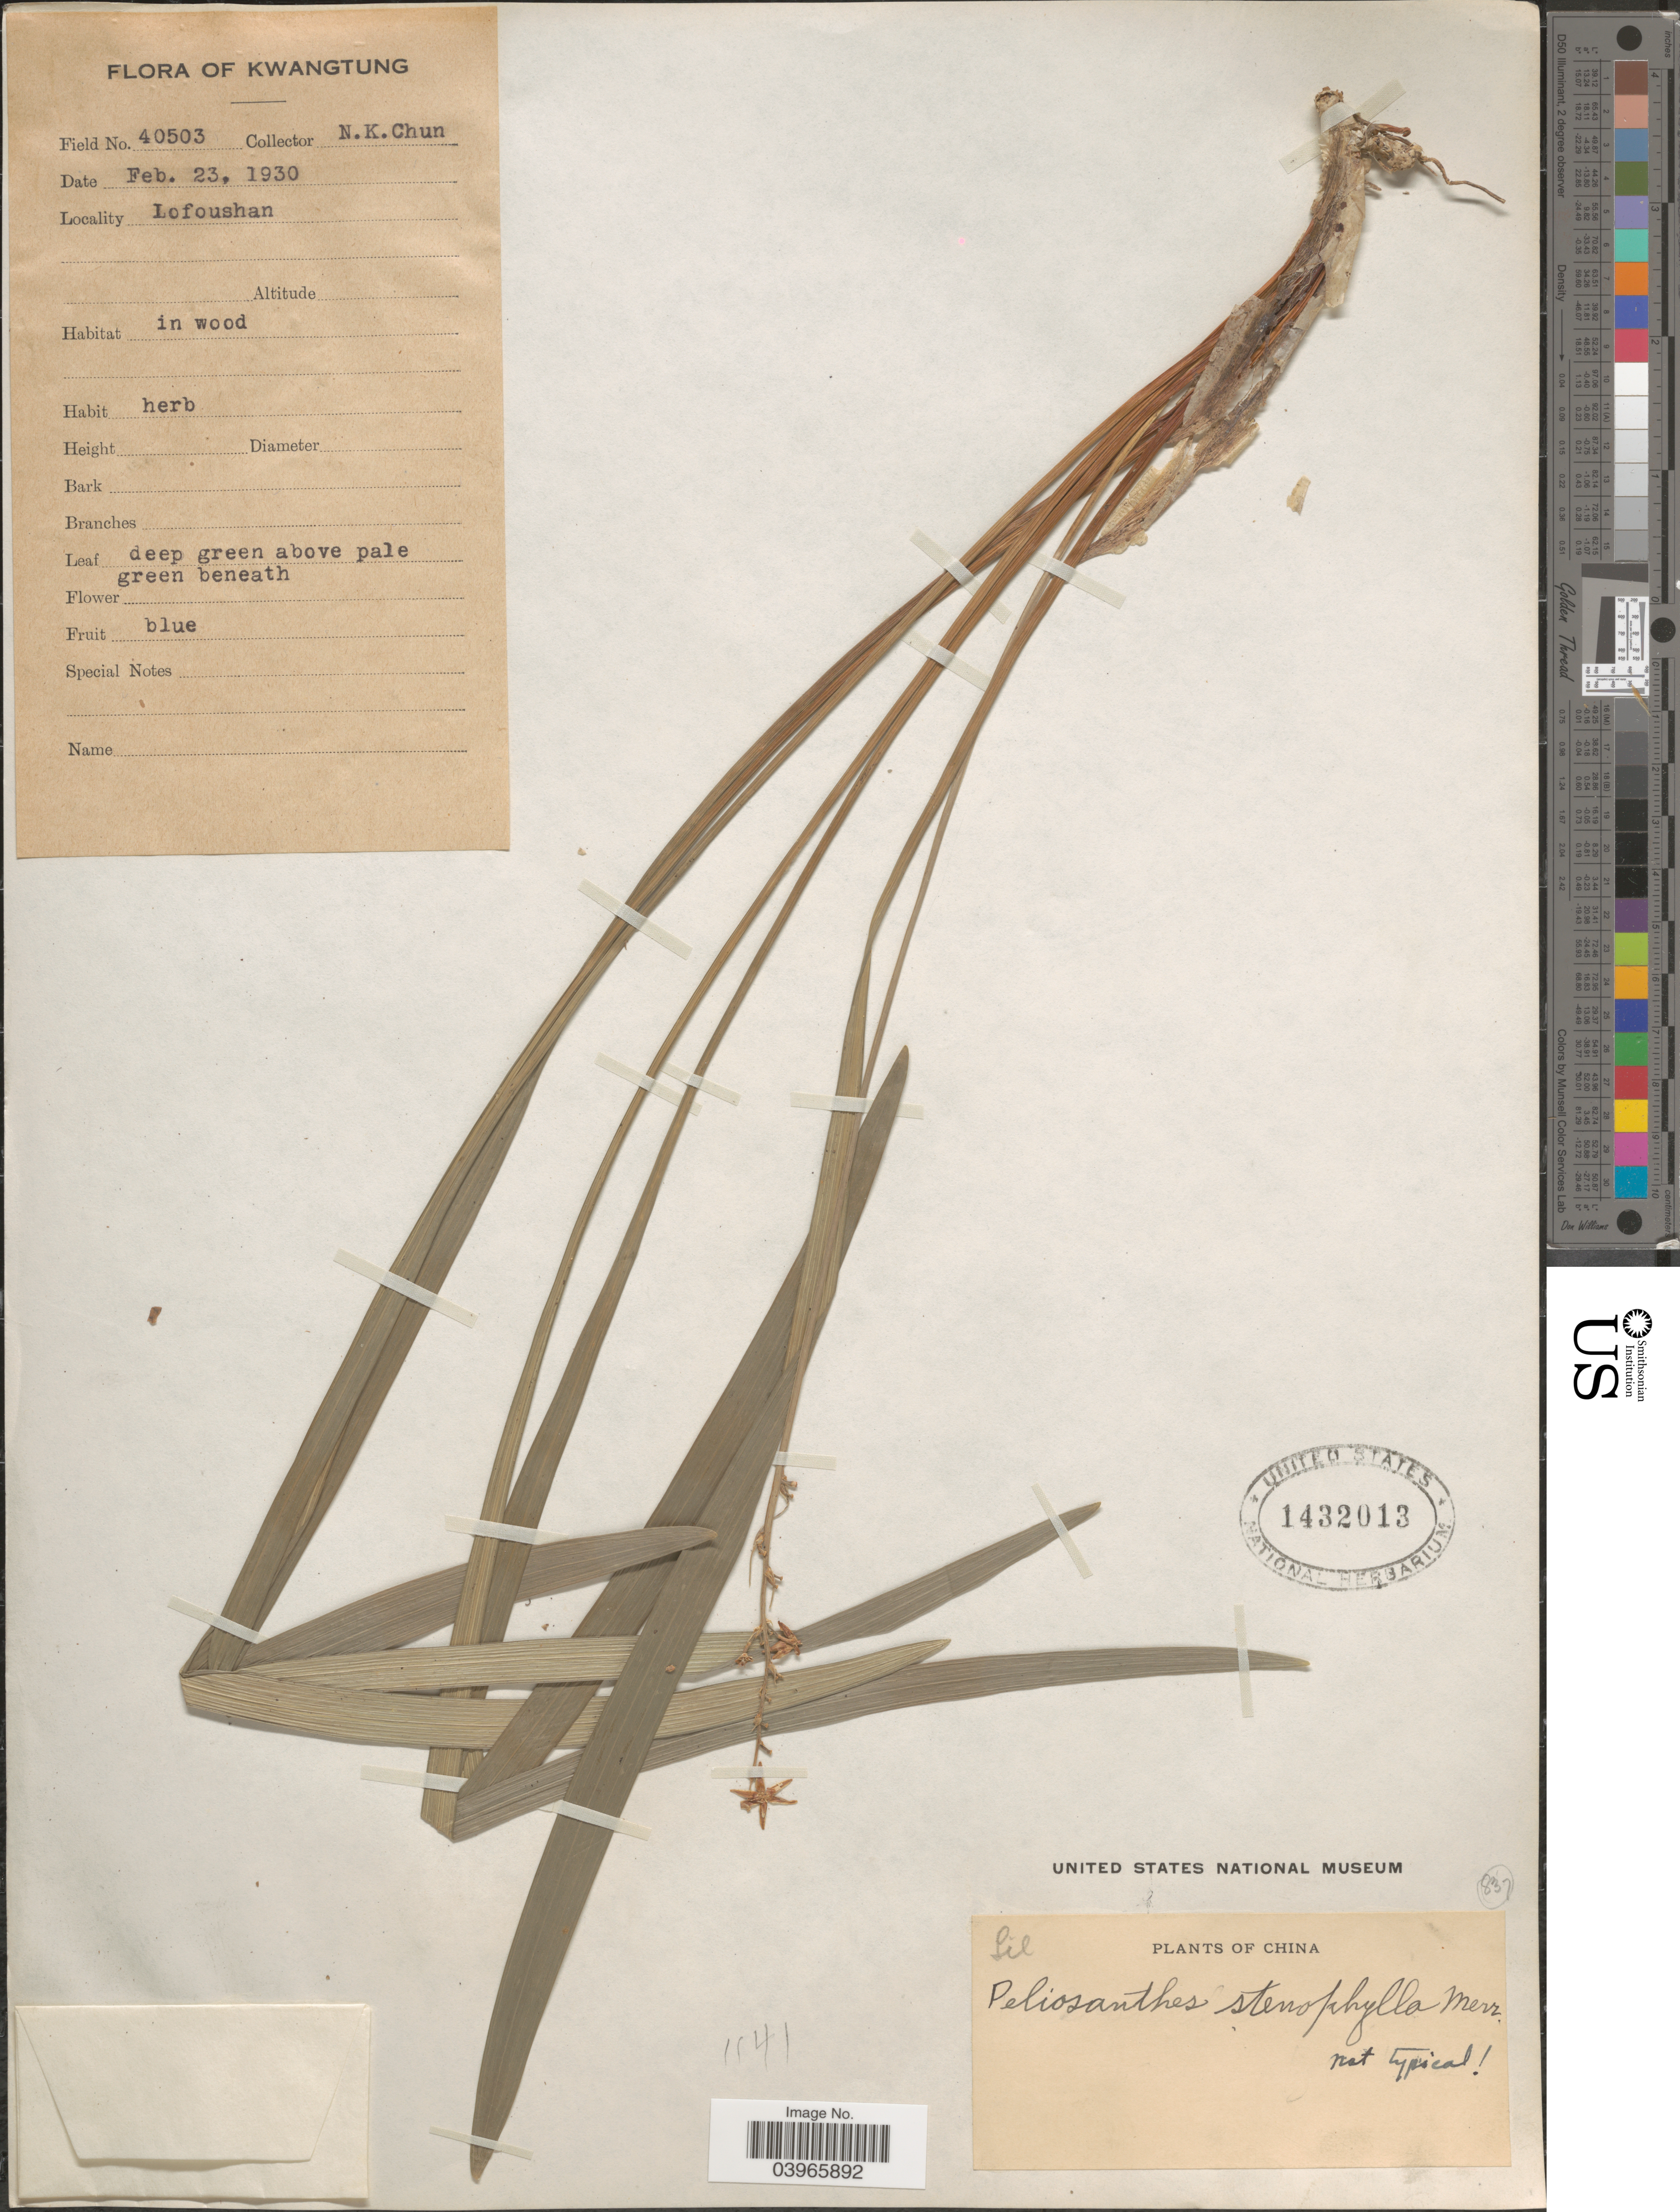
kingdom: Plantae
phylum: Tracheophyta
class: Liliopsida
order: Asparagales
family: Asparagaceae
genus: Ophiopogon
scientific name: Ophiopogon stenophyllus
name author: (Merr.) L. Rodr.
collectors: N. K. Chun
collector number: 40503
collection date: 1930-02-23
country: China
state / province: Guangdong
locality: Kwangtung. Lofoushan.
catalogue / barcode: US 1432013